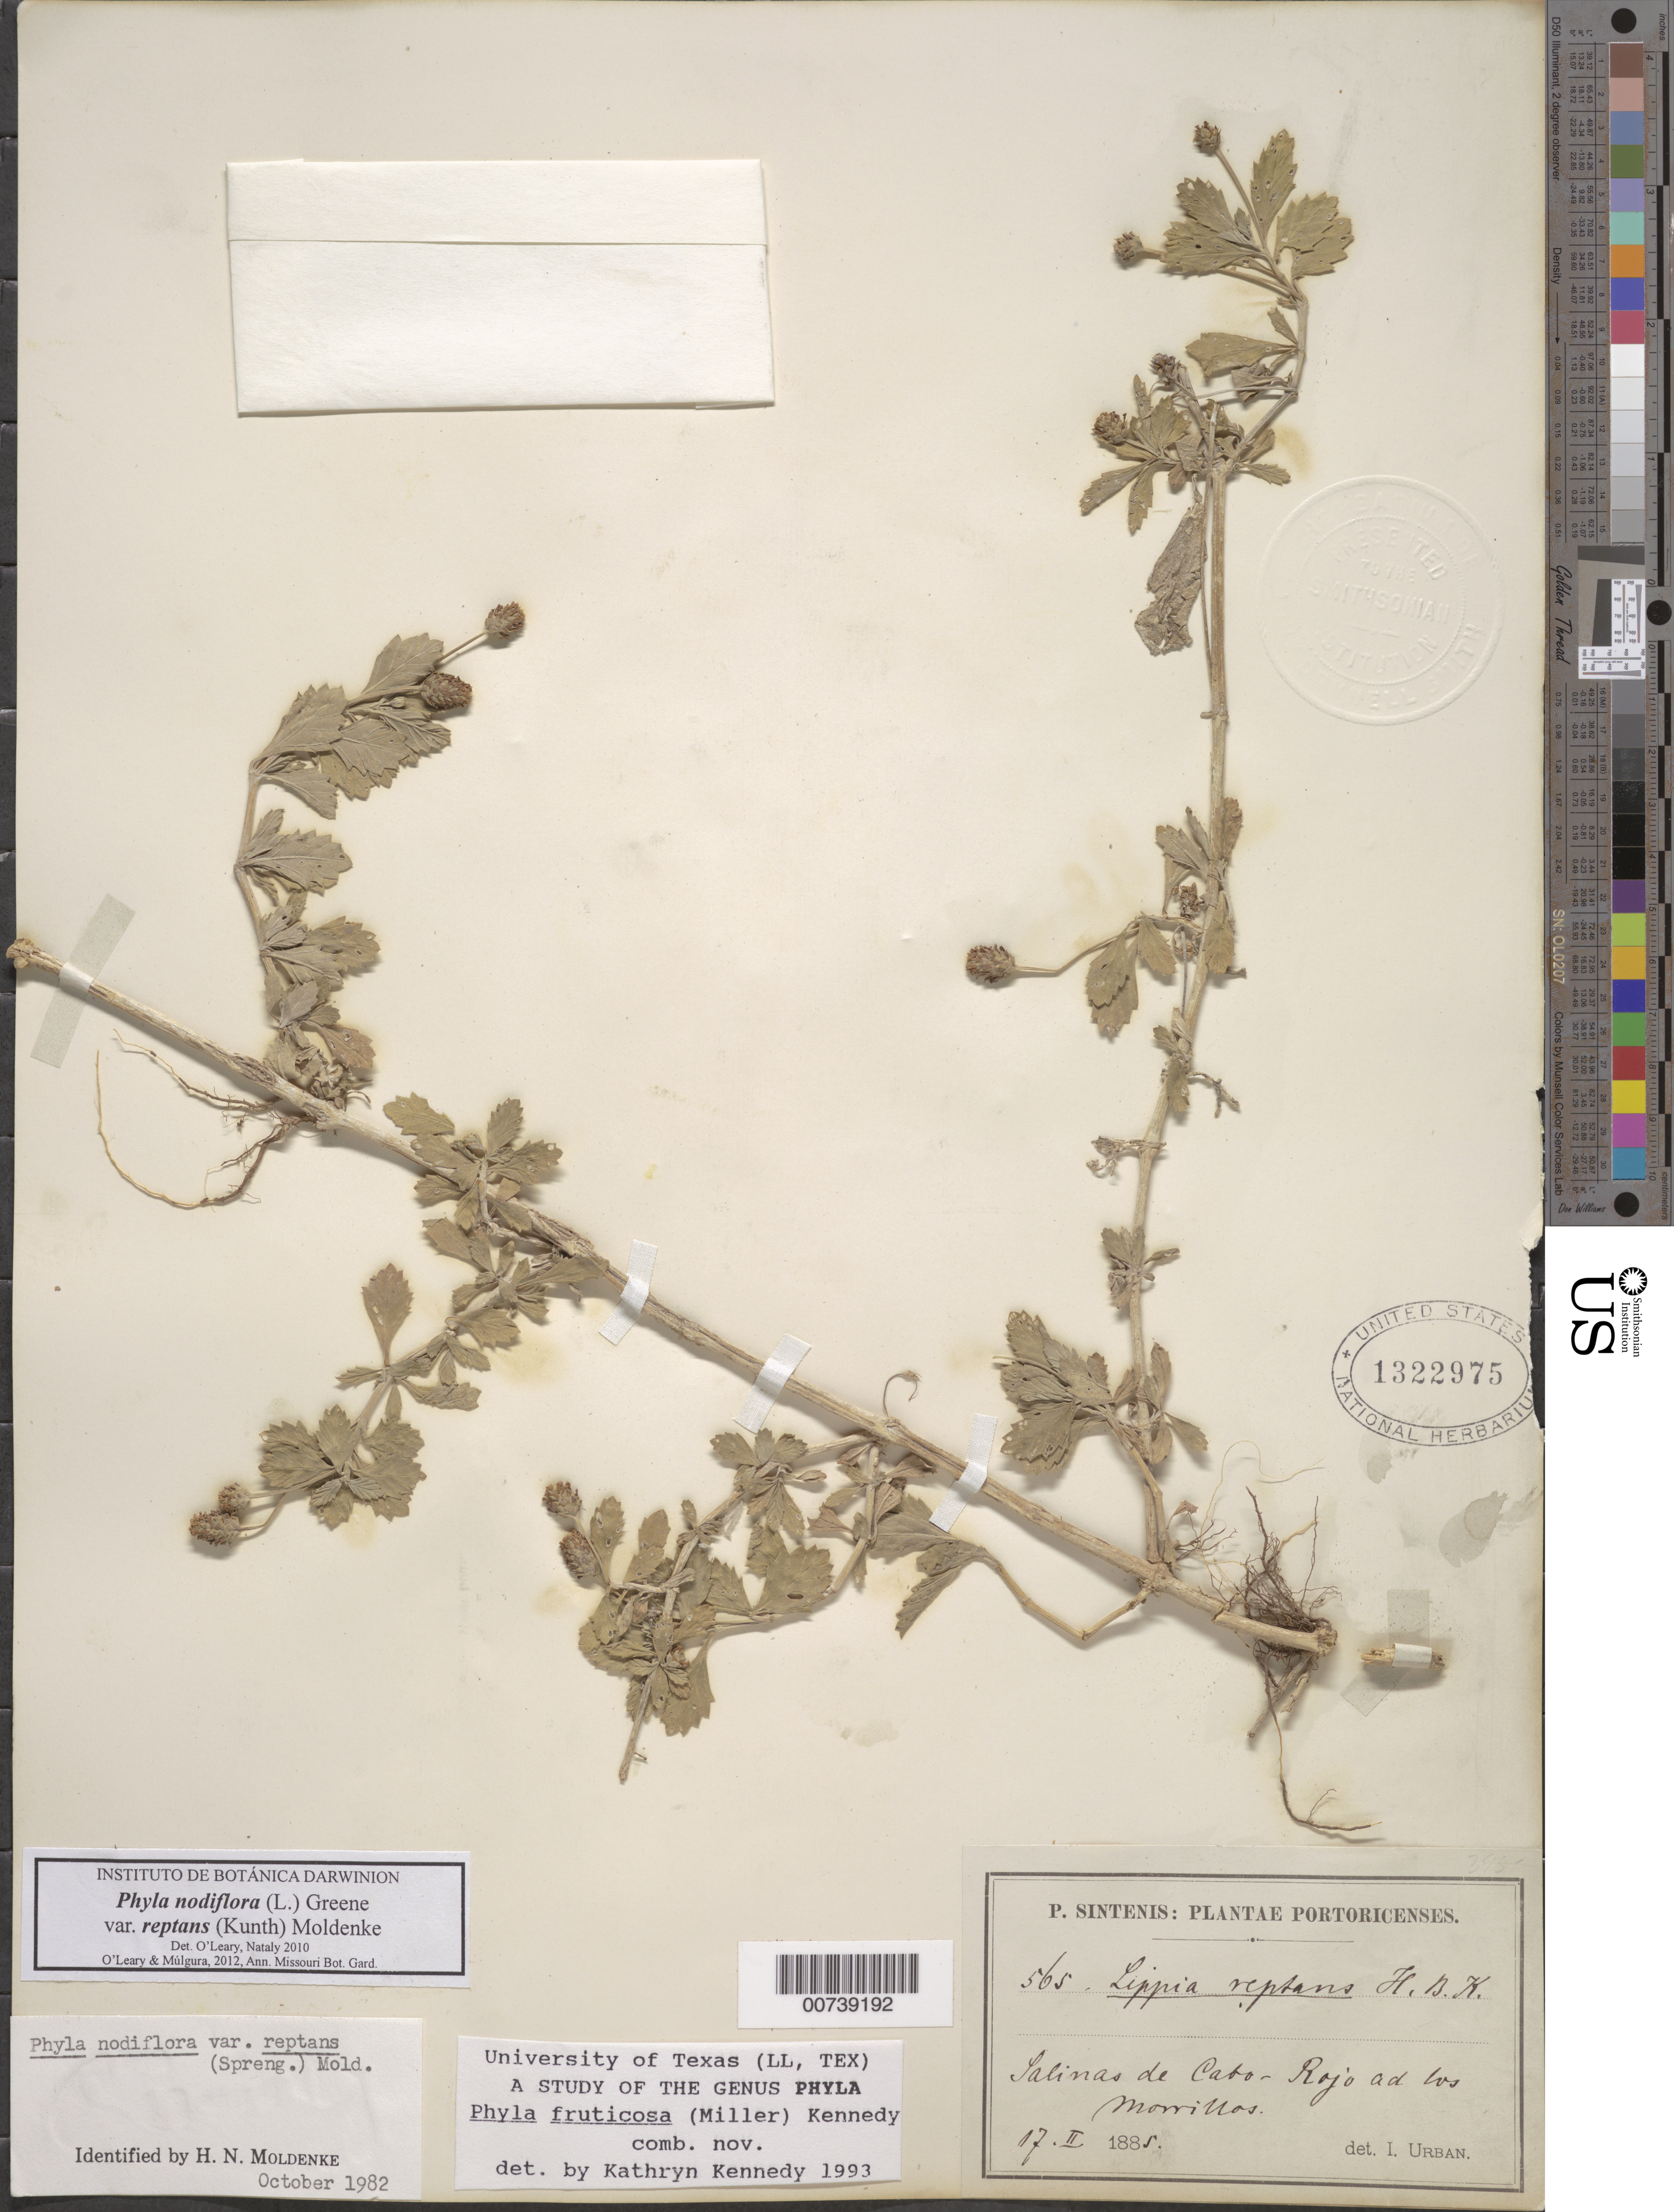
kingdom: Plantae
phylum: Tracheophyta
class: Magnoliopsida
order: Lamiales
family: Verbenaceae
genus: Phyla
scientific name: Phyla fruticosa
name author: (Mill.) K. Kenn. ex Wunderlin & B.F. Hansen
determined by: Kennedy, K.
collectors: P. Sintenis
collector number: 565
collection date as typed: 17 Feb 1885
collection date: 1885-02-17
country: Puerto Rico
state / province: Cabo Rojo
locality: Salinas de Cabo Rojo as Los Morrillos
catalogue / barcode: US 1322975